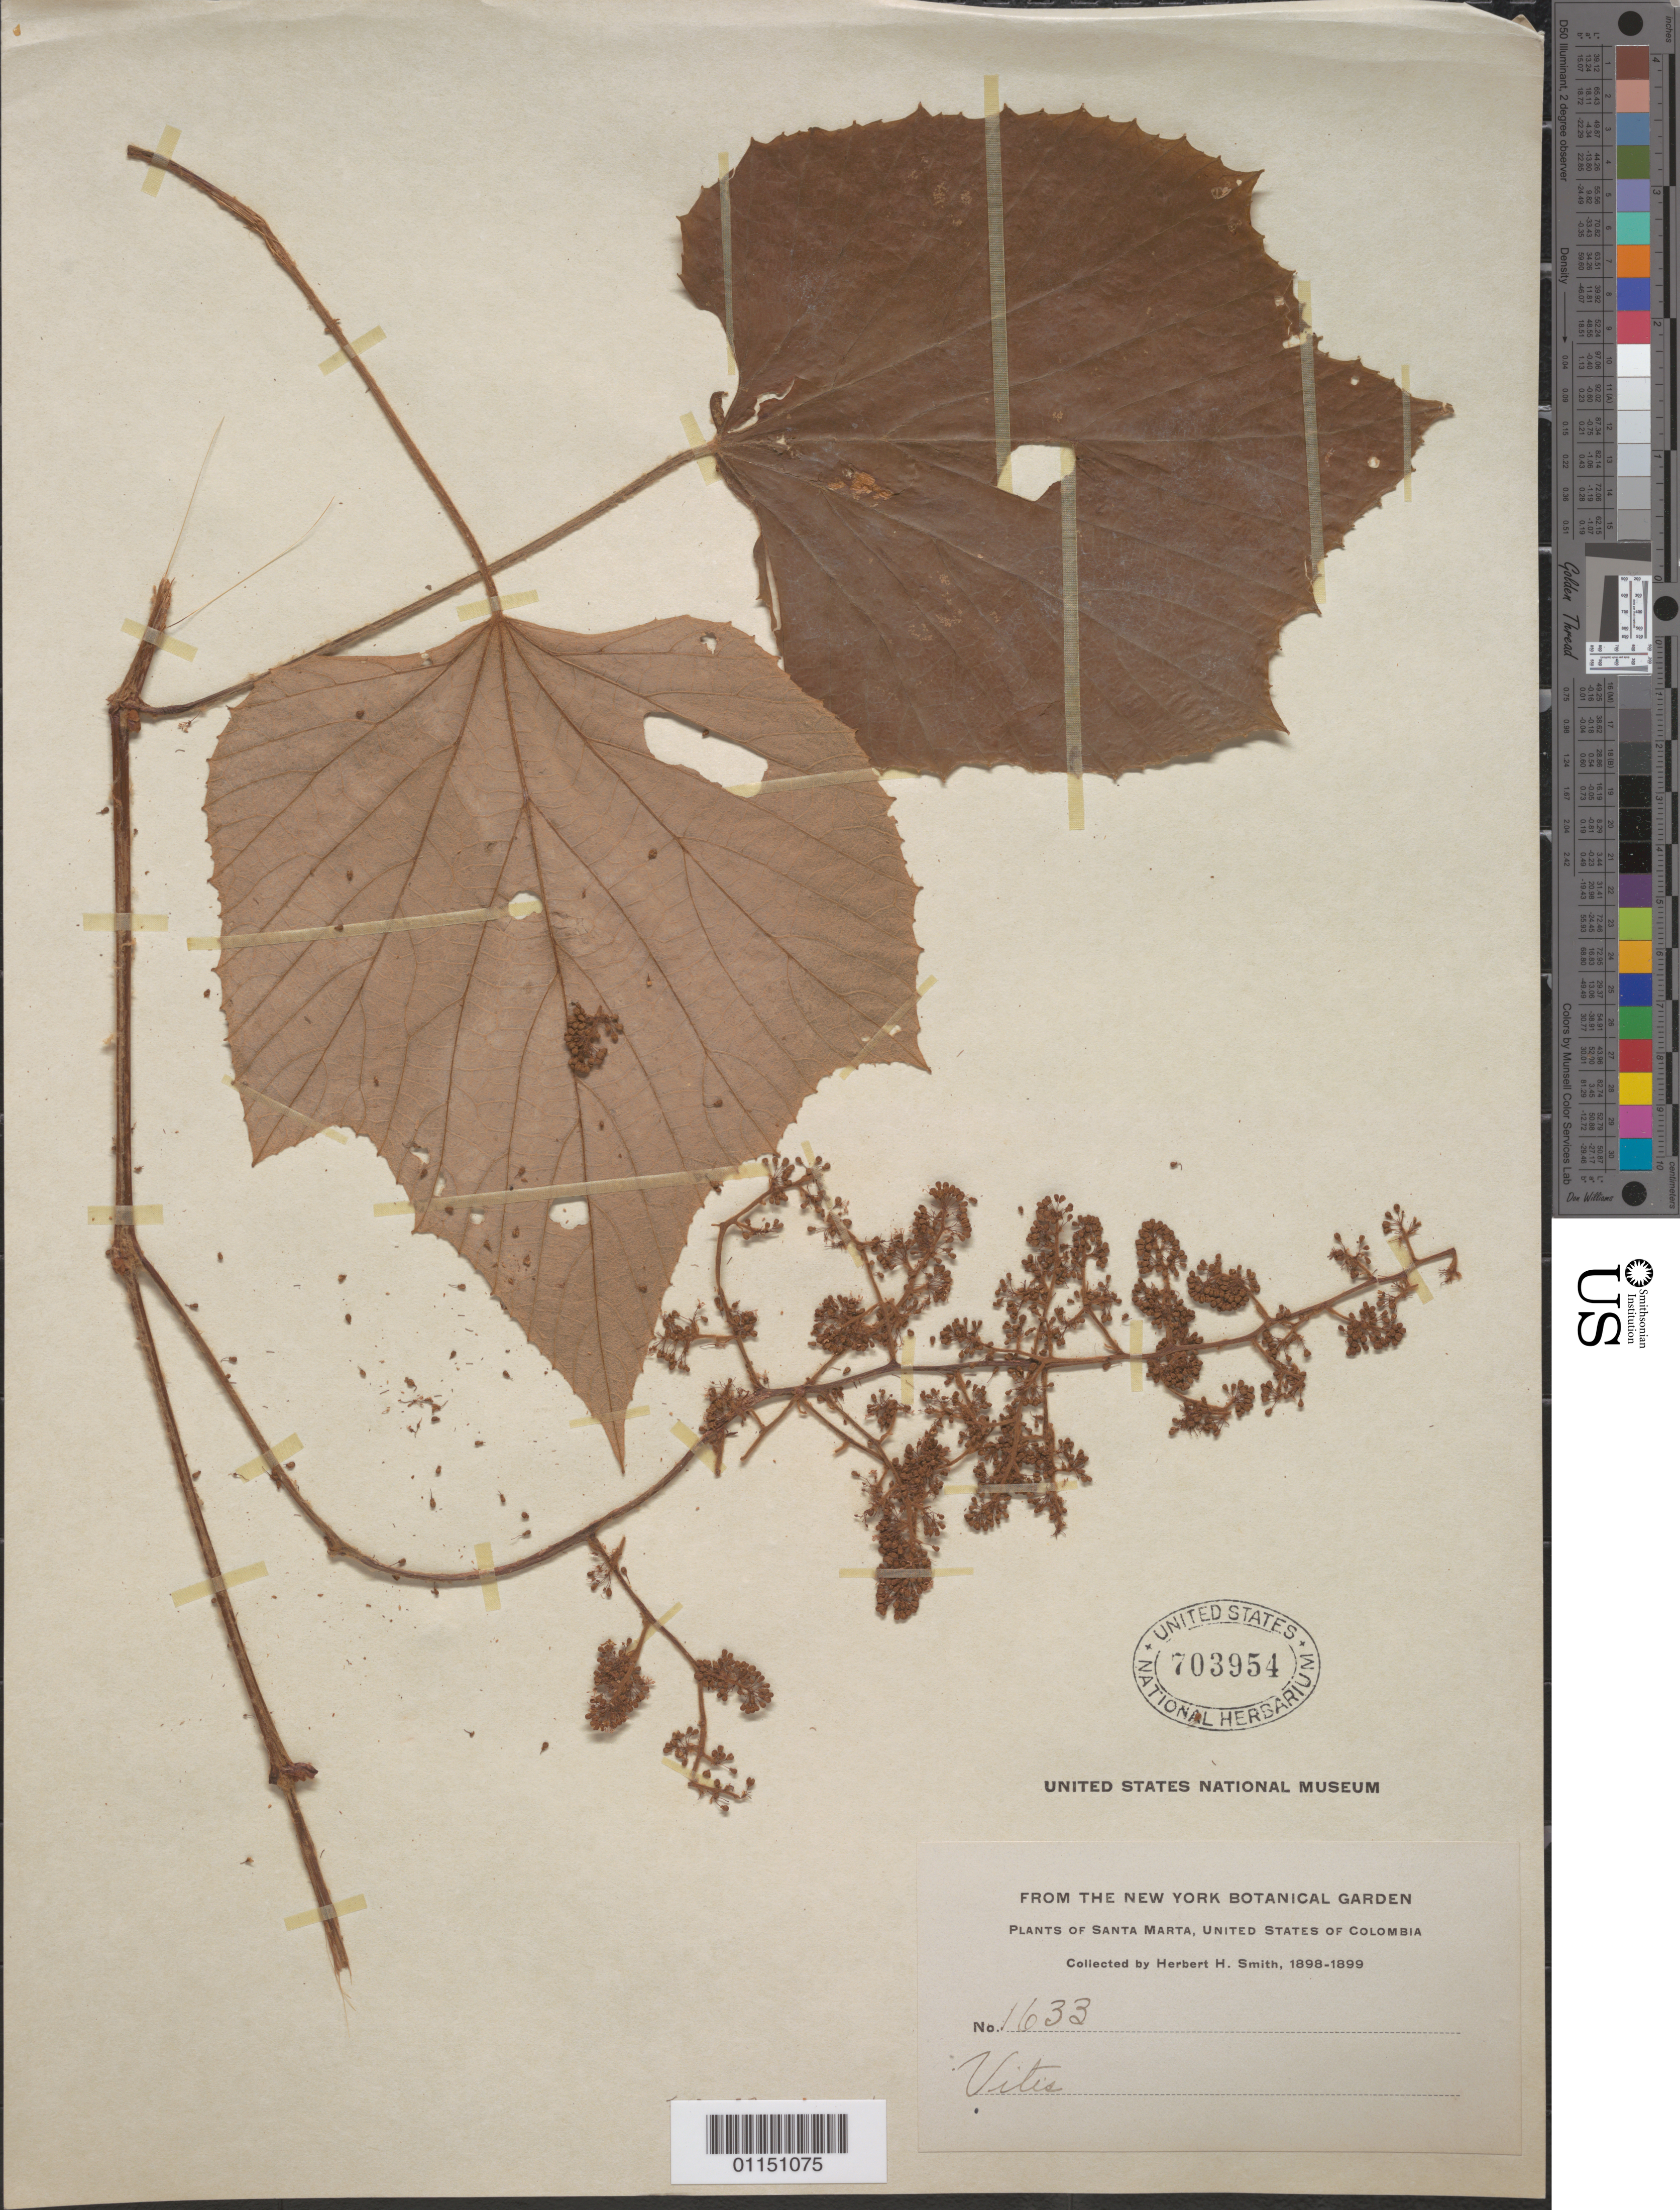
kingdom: Plantae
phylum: Tracheophyta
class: Magnoliopsida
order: Vitales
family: Vitaceae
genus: Vitis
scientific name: Vitis sp.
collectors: Huron H. Smith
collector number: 1633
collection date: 1898/1899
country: Colombia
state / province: Magdalena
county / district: Santa Marta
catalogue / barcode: US 703954